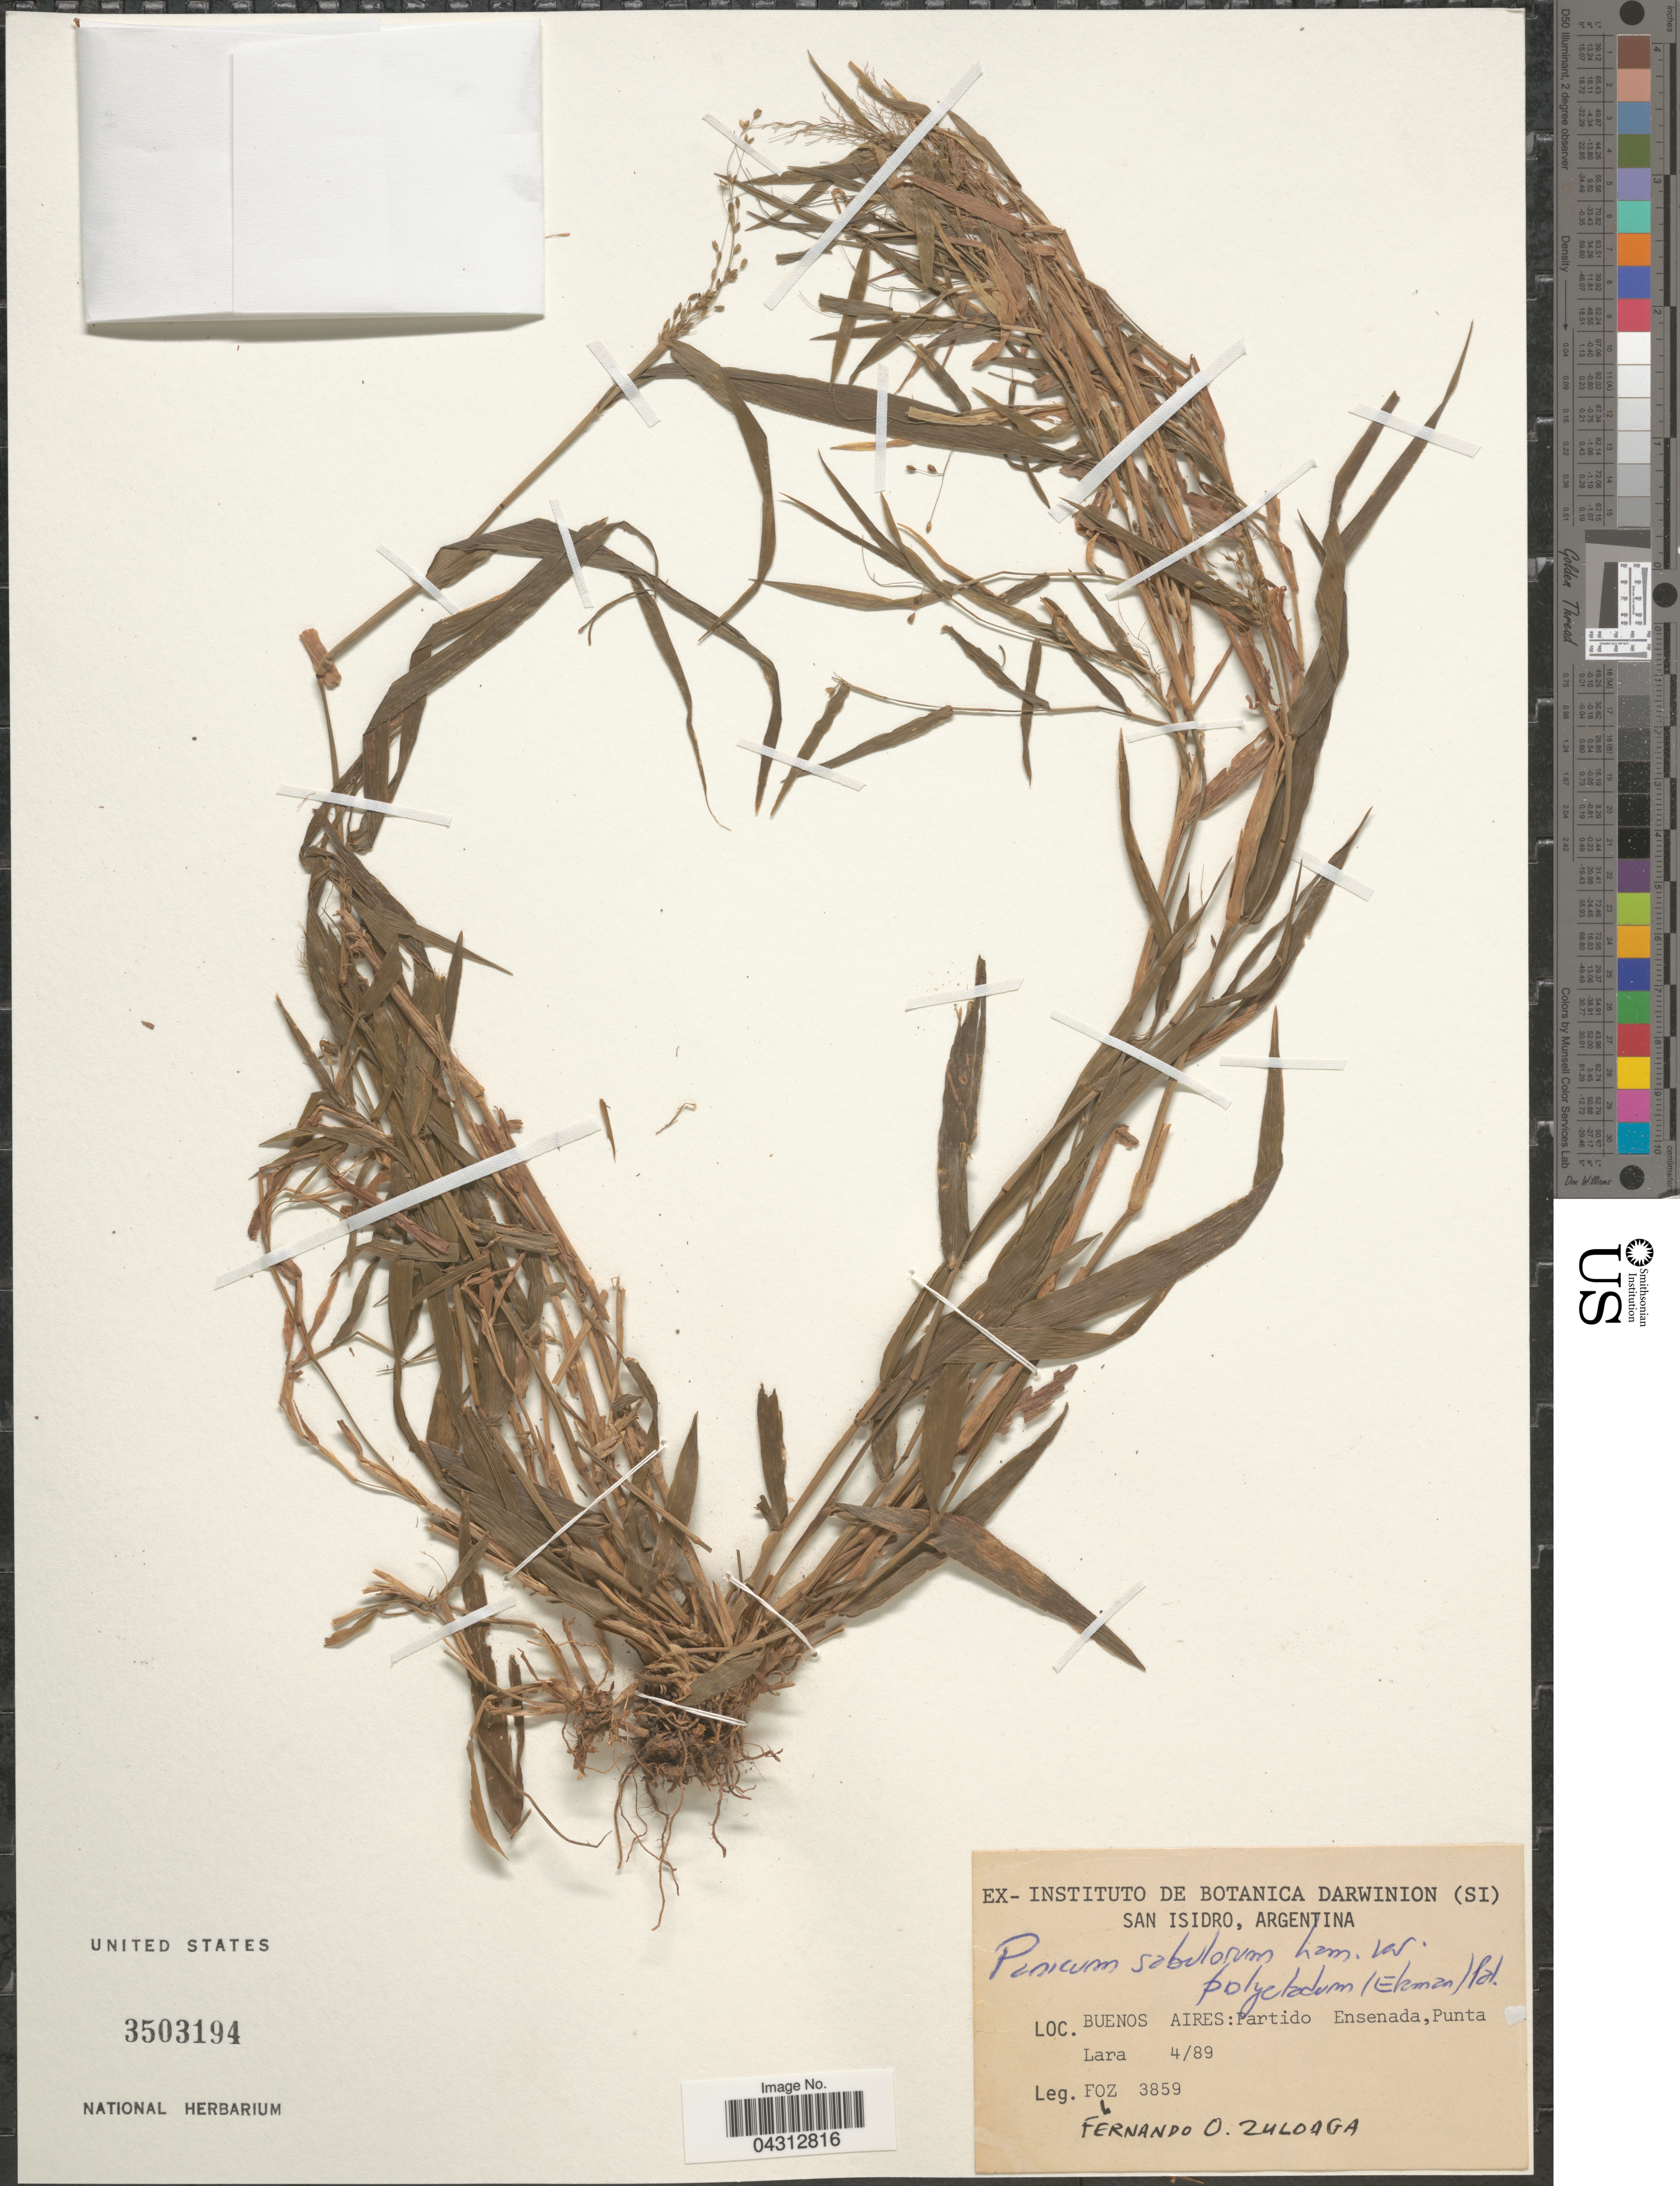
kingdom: Plantae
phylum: Tracheophyta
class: Liliopsida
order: Poales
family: Poaceae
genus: Dichanthelium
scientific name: Dichanthelium sabulorum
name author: (Lam.) Gould & C.A. Clark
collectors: F. O. Zuloaga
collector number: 3859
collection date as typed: Transcribed d/m/y: /4/89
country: Argentina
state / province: Buenos Aires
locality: Partido, Ensenada Punta Lara.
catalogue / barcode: US 3503194